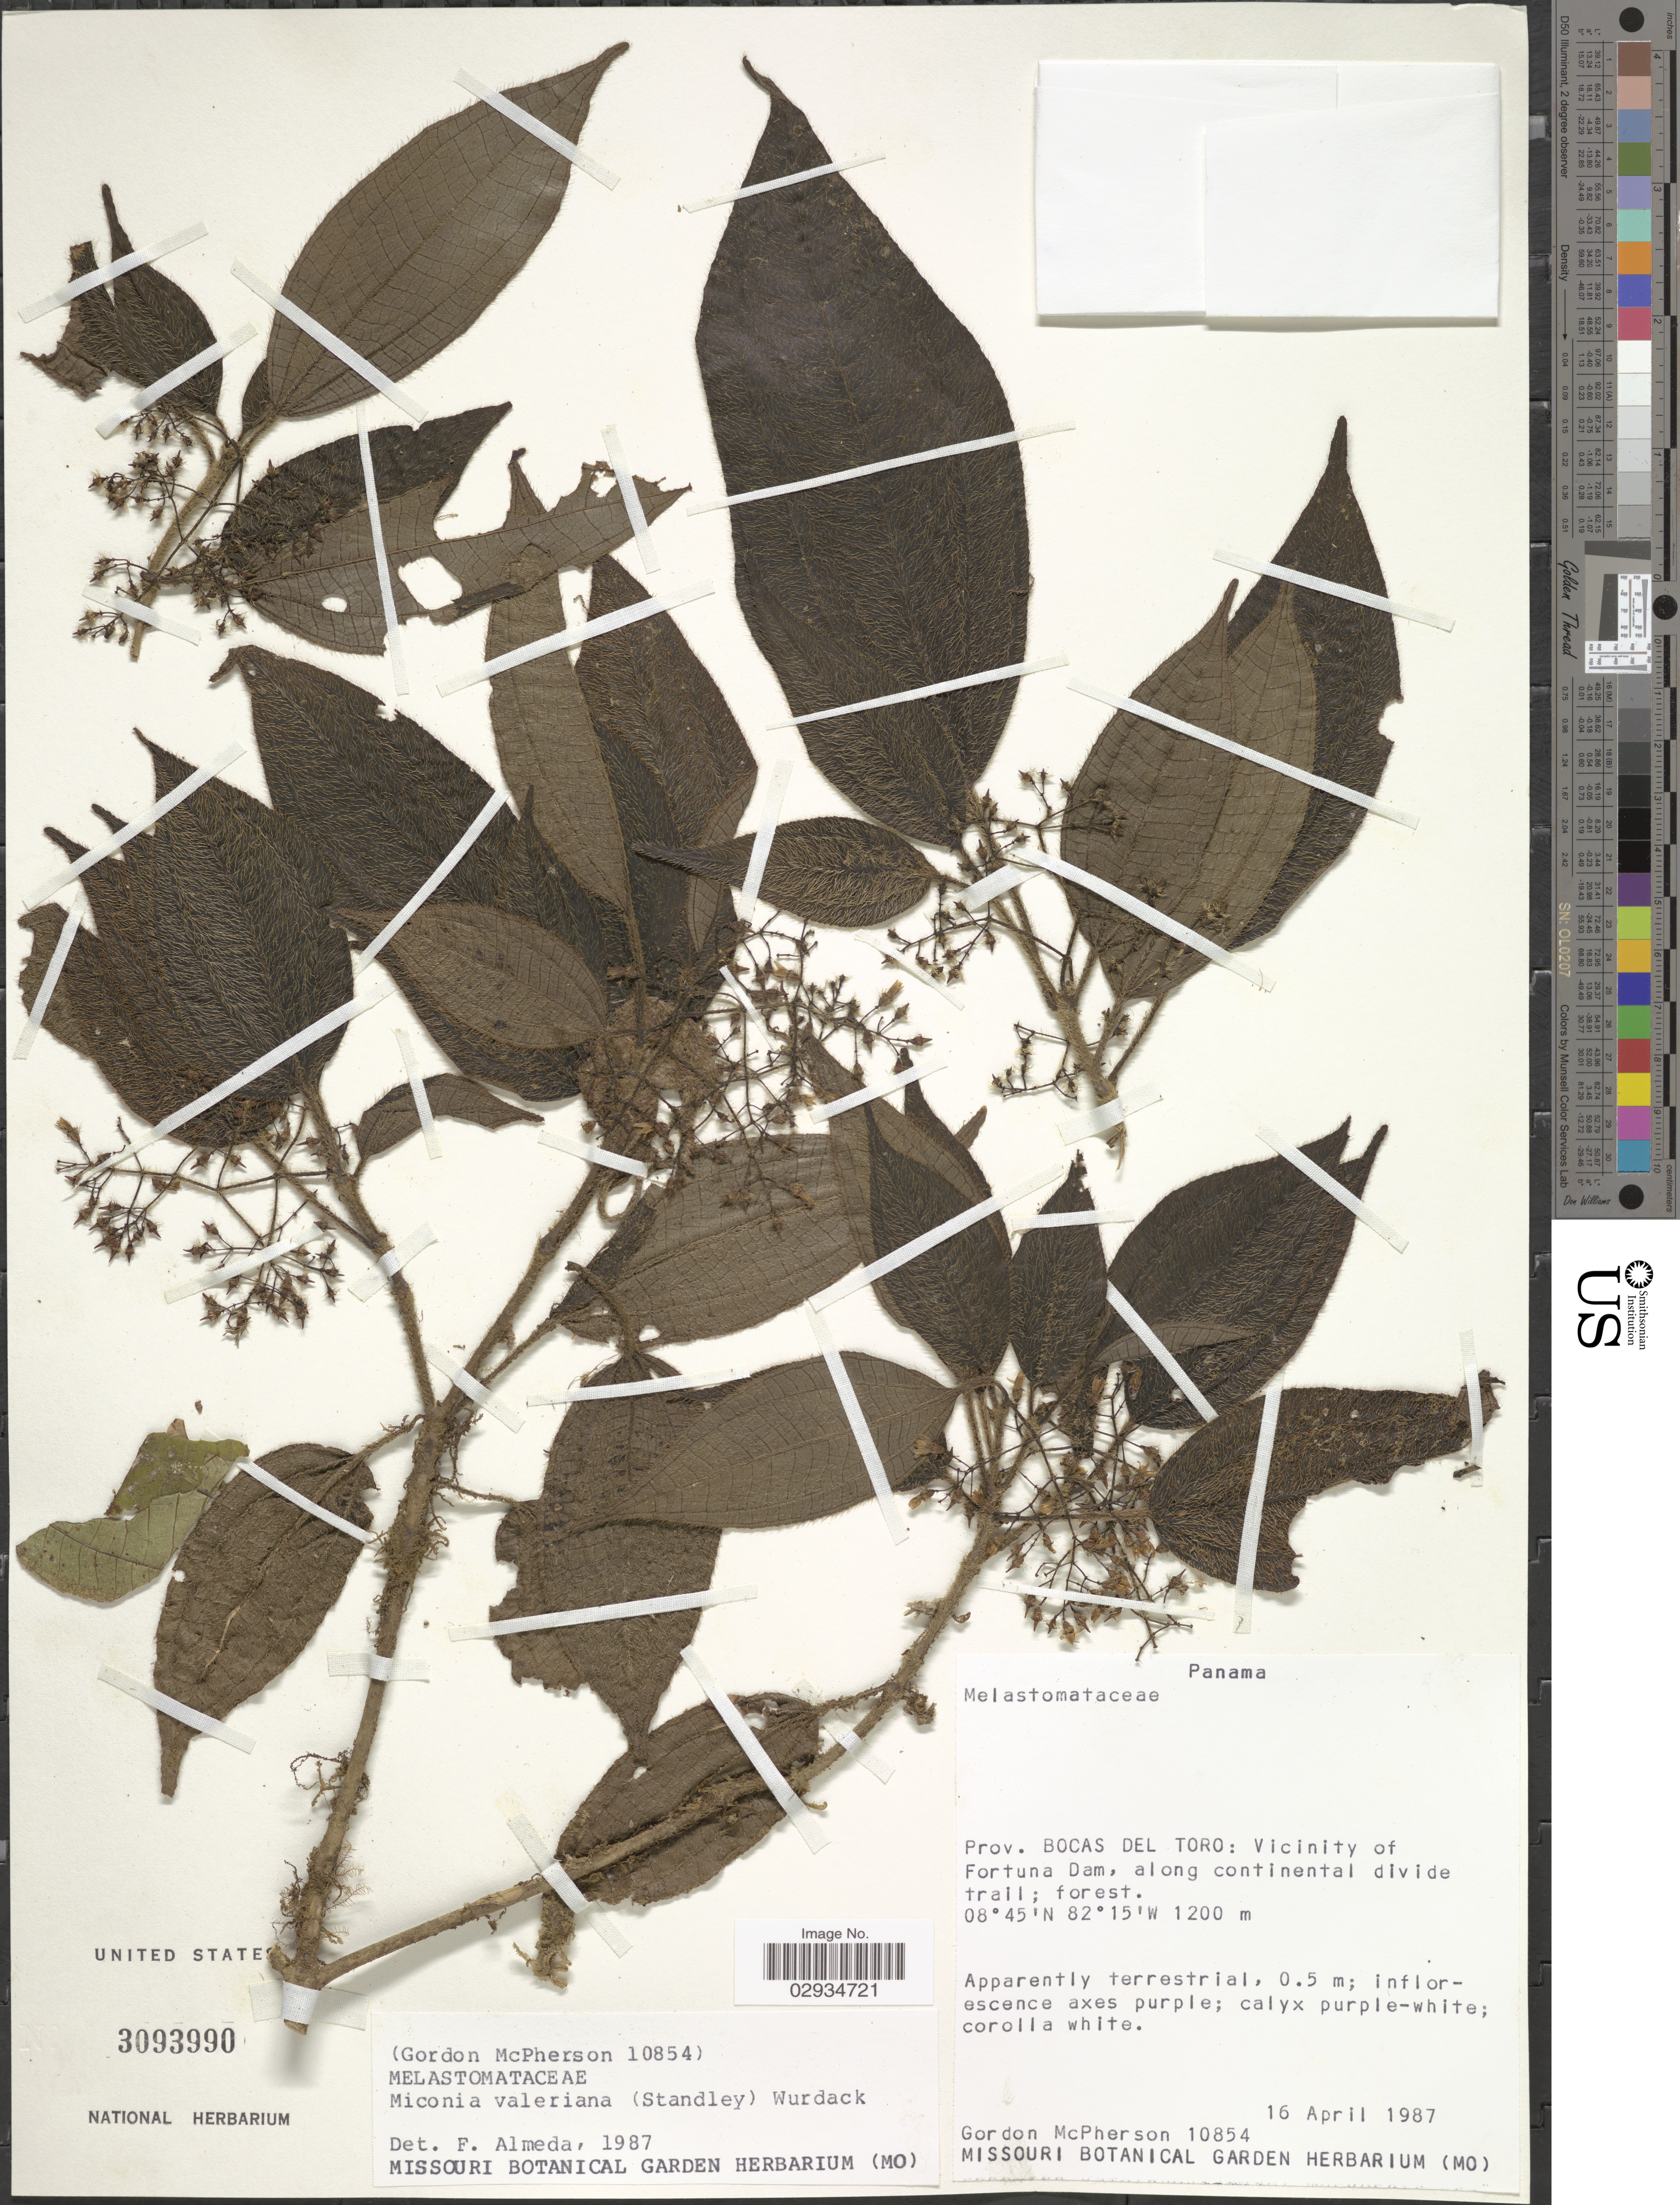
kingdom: Plantae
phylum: Tracheophyta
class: Magnoliopsida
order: Myrtales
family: Melastomataceae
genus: Miconia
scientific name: Miconia valeriana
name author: (Standl.) Wurdack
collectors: G. D. McPherson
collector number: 10854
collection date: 1987-04-16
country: Panama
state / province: Bocas del Toro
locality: Vicinity of Fortuna Dam, along continental divide trail; forest.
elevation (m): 1200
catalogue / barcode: US 3093990